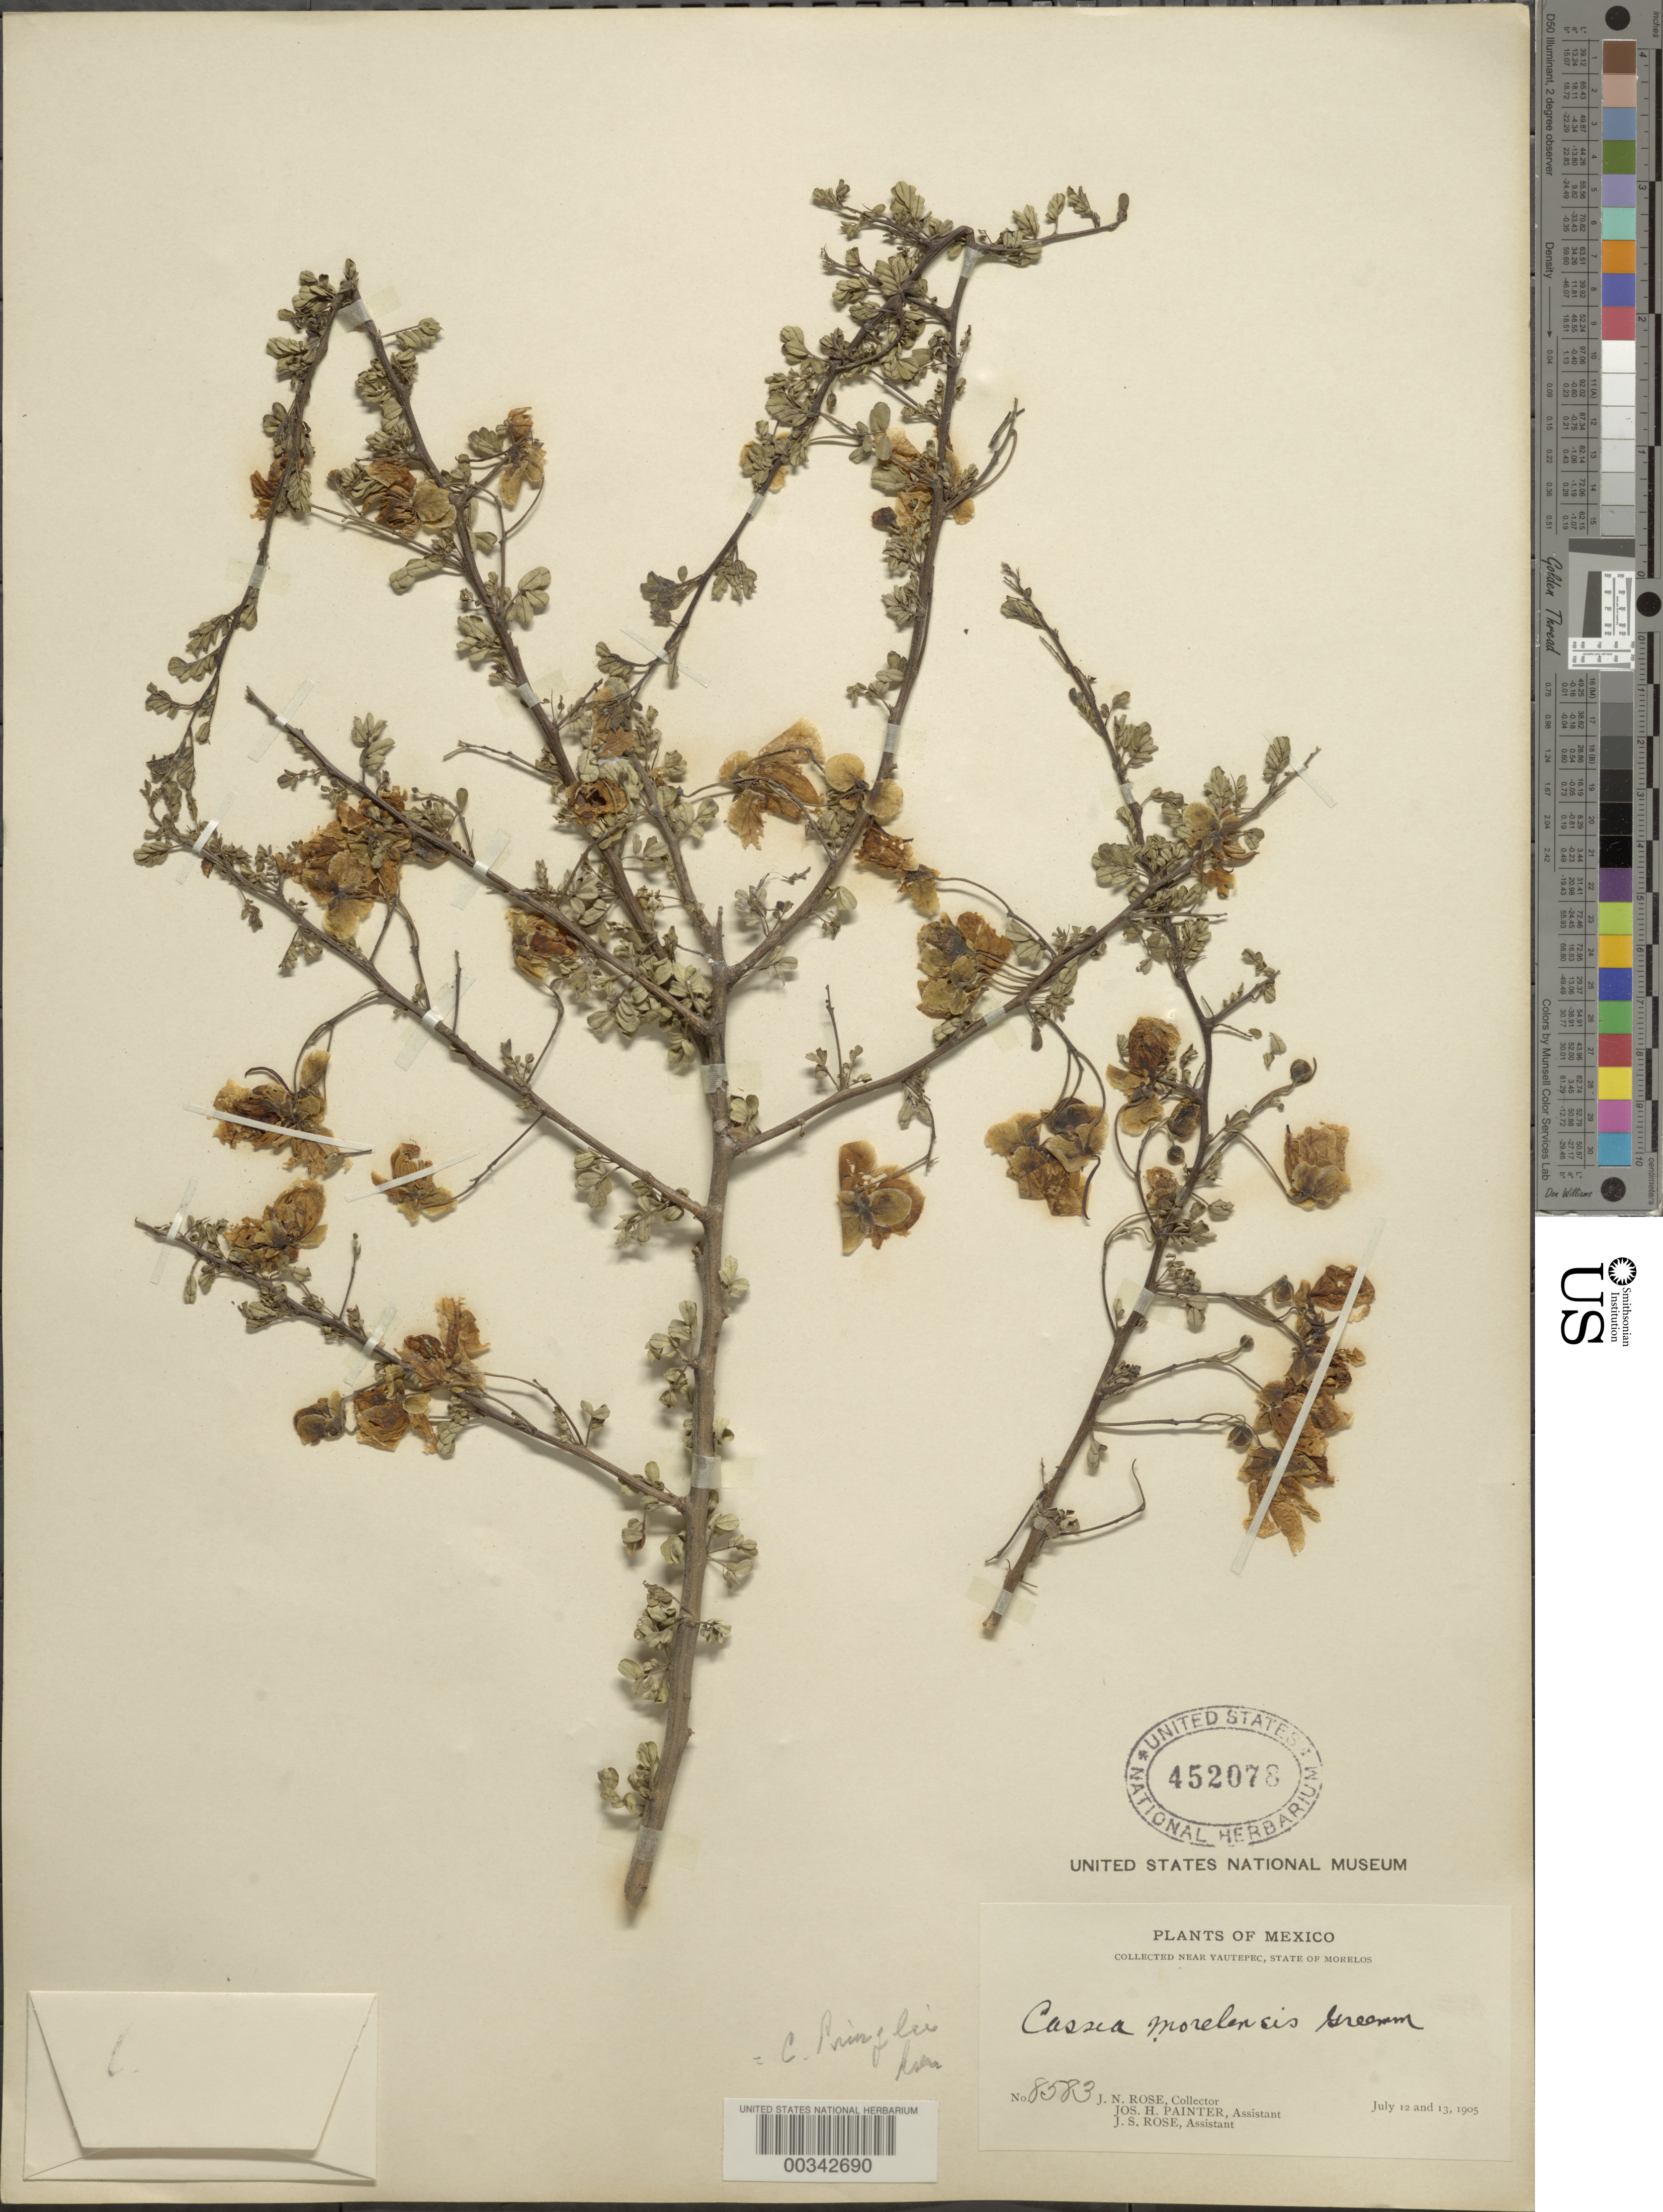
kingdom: Plantae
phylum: Tracheophyta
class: Magnoliopsida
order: Fabales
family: Fabaceae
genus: Senna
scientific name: Senna wislizeni var. pringlei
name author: (Rose) H.S. Irwin & Barneby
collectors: J. N. Rose, J. H. Painter & J. S. Rose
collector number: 8583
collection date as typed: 12 Jul 1905 to 13 Jul 1905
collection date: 1905-07-12/1905-07-13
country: Mexico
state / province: Morelos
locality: Near yautepec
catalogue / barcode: US 452078